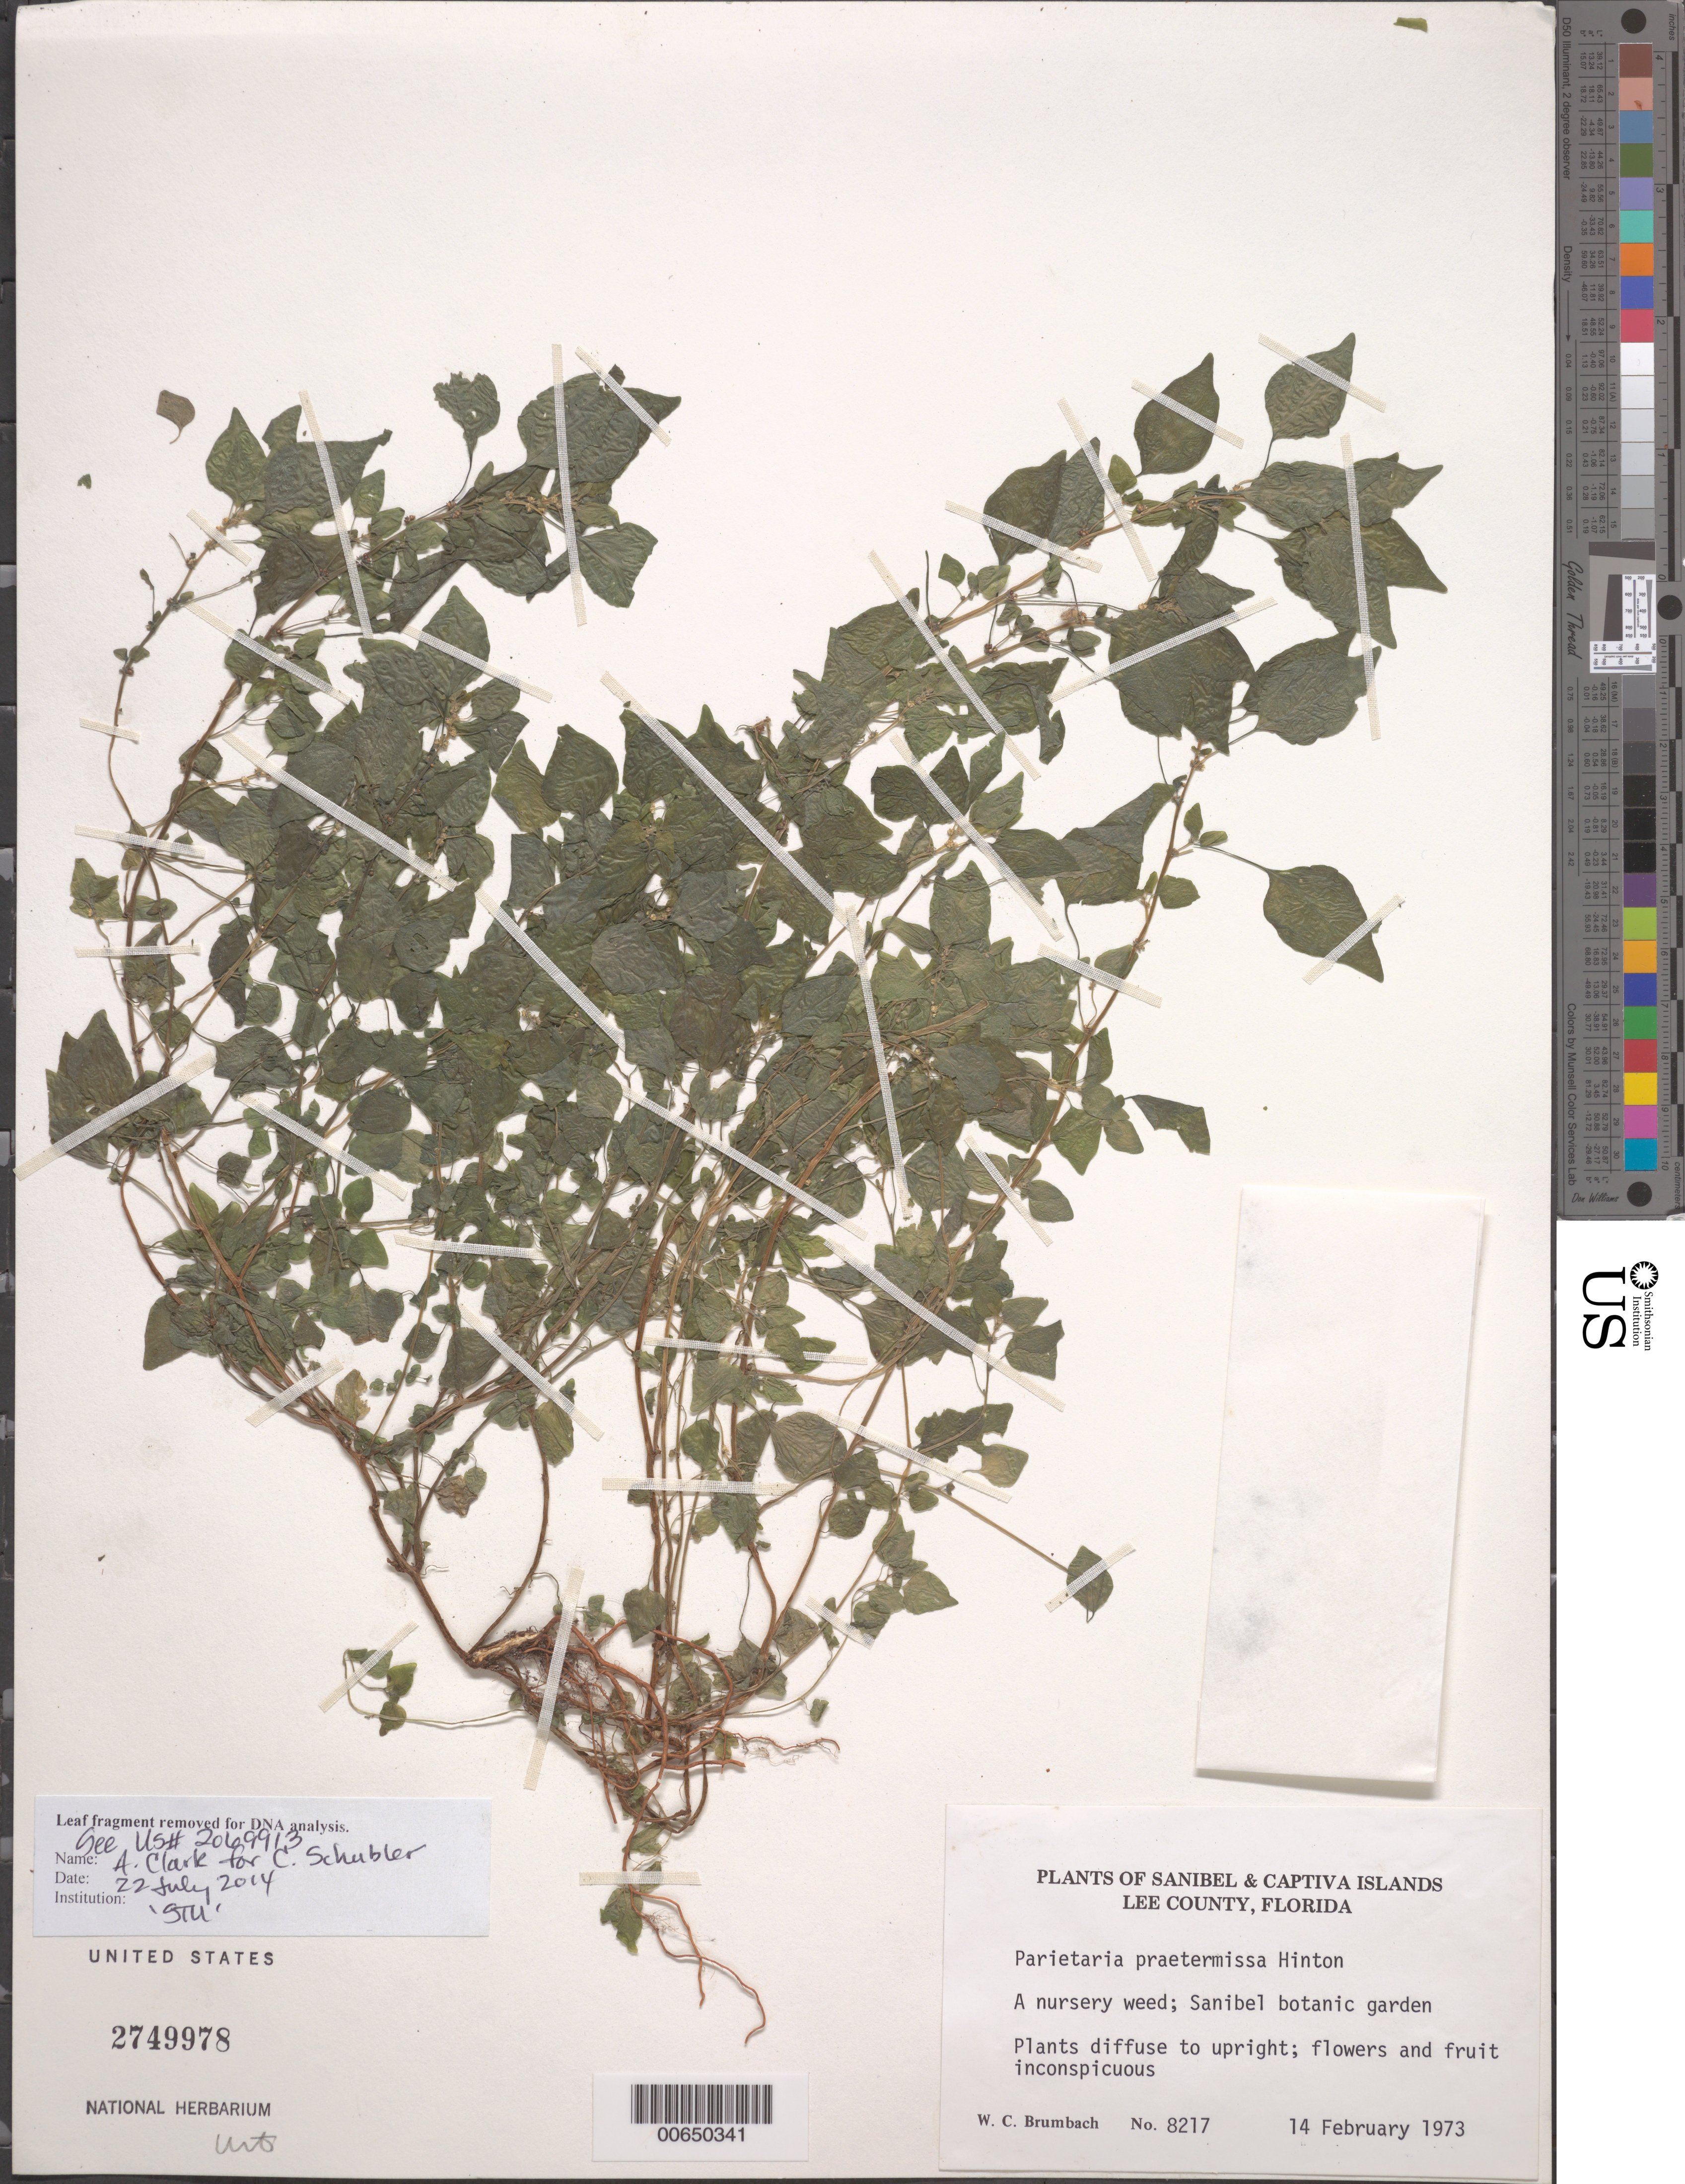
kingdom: Plantae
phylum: Tracheophyta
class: Magnoliopsida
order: Rosales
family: Urticaceae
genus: Parietaria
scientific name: Parietaria praetermissa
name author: Hinton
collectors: W. C. Brumbach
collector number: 8217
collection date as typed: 14 Feb 1973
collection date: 1973-02-14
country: United States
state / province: Florida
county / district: Lee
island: Sanibel Island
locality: Sanibel Botanic Garden.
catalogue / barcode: US 2749978